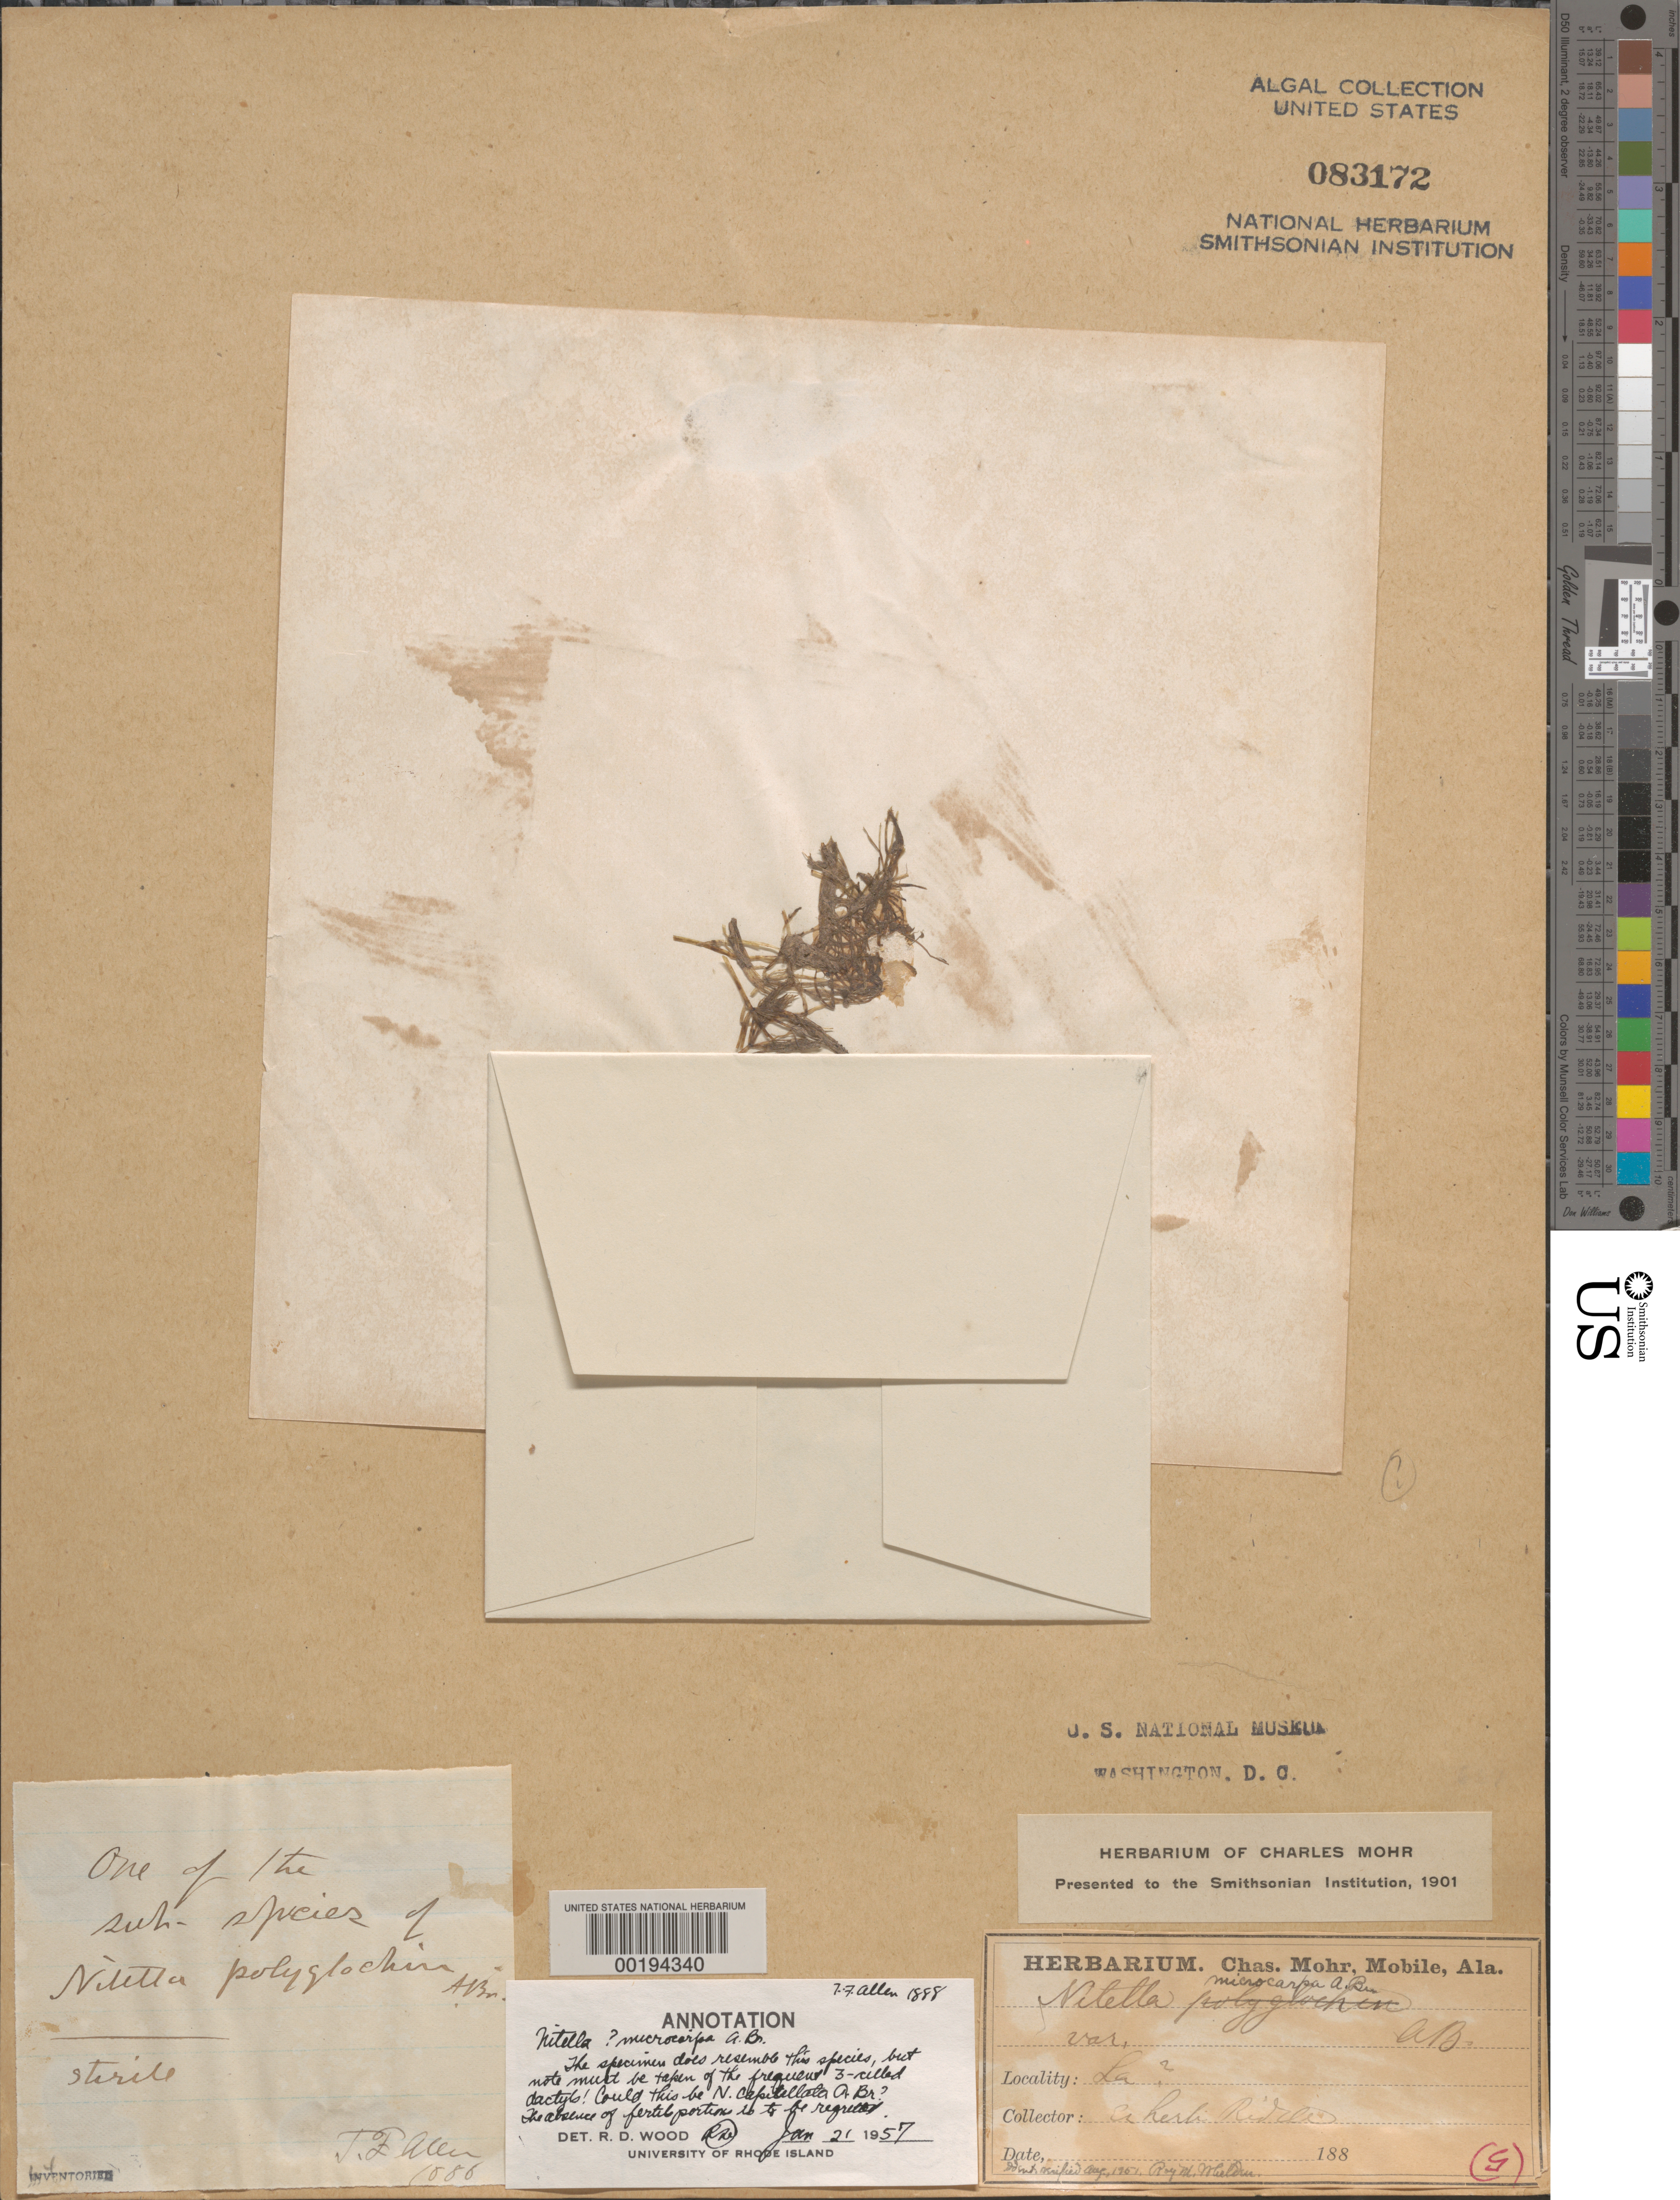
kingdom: Plantae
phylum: Charophyta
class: Charophyceae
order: Charales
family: Characeae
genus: Nitella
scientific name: Nitella microcarpa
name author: A. Braun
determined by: Wood, R. D.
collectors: J. Riddell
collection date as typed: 188-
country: United States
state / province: Louisiana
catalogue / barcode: US 83172